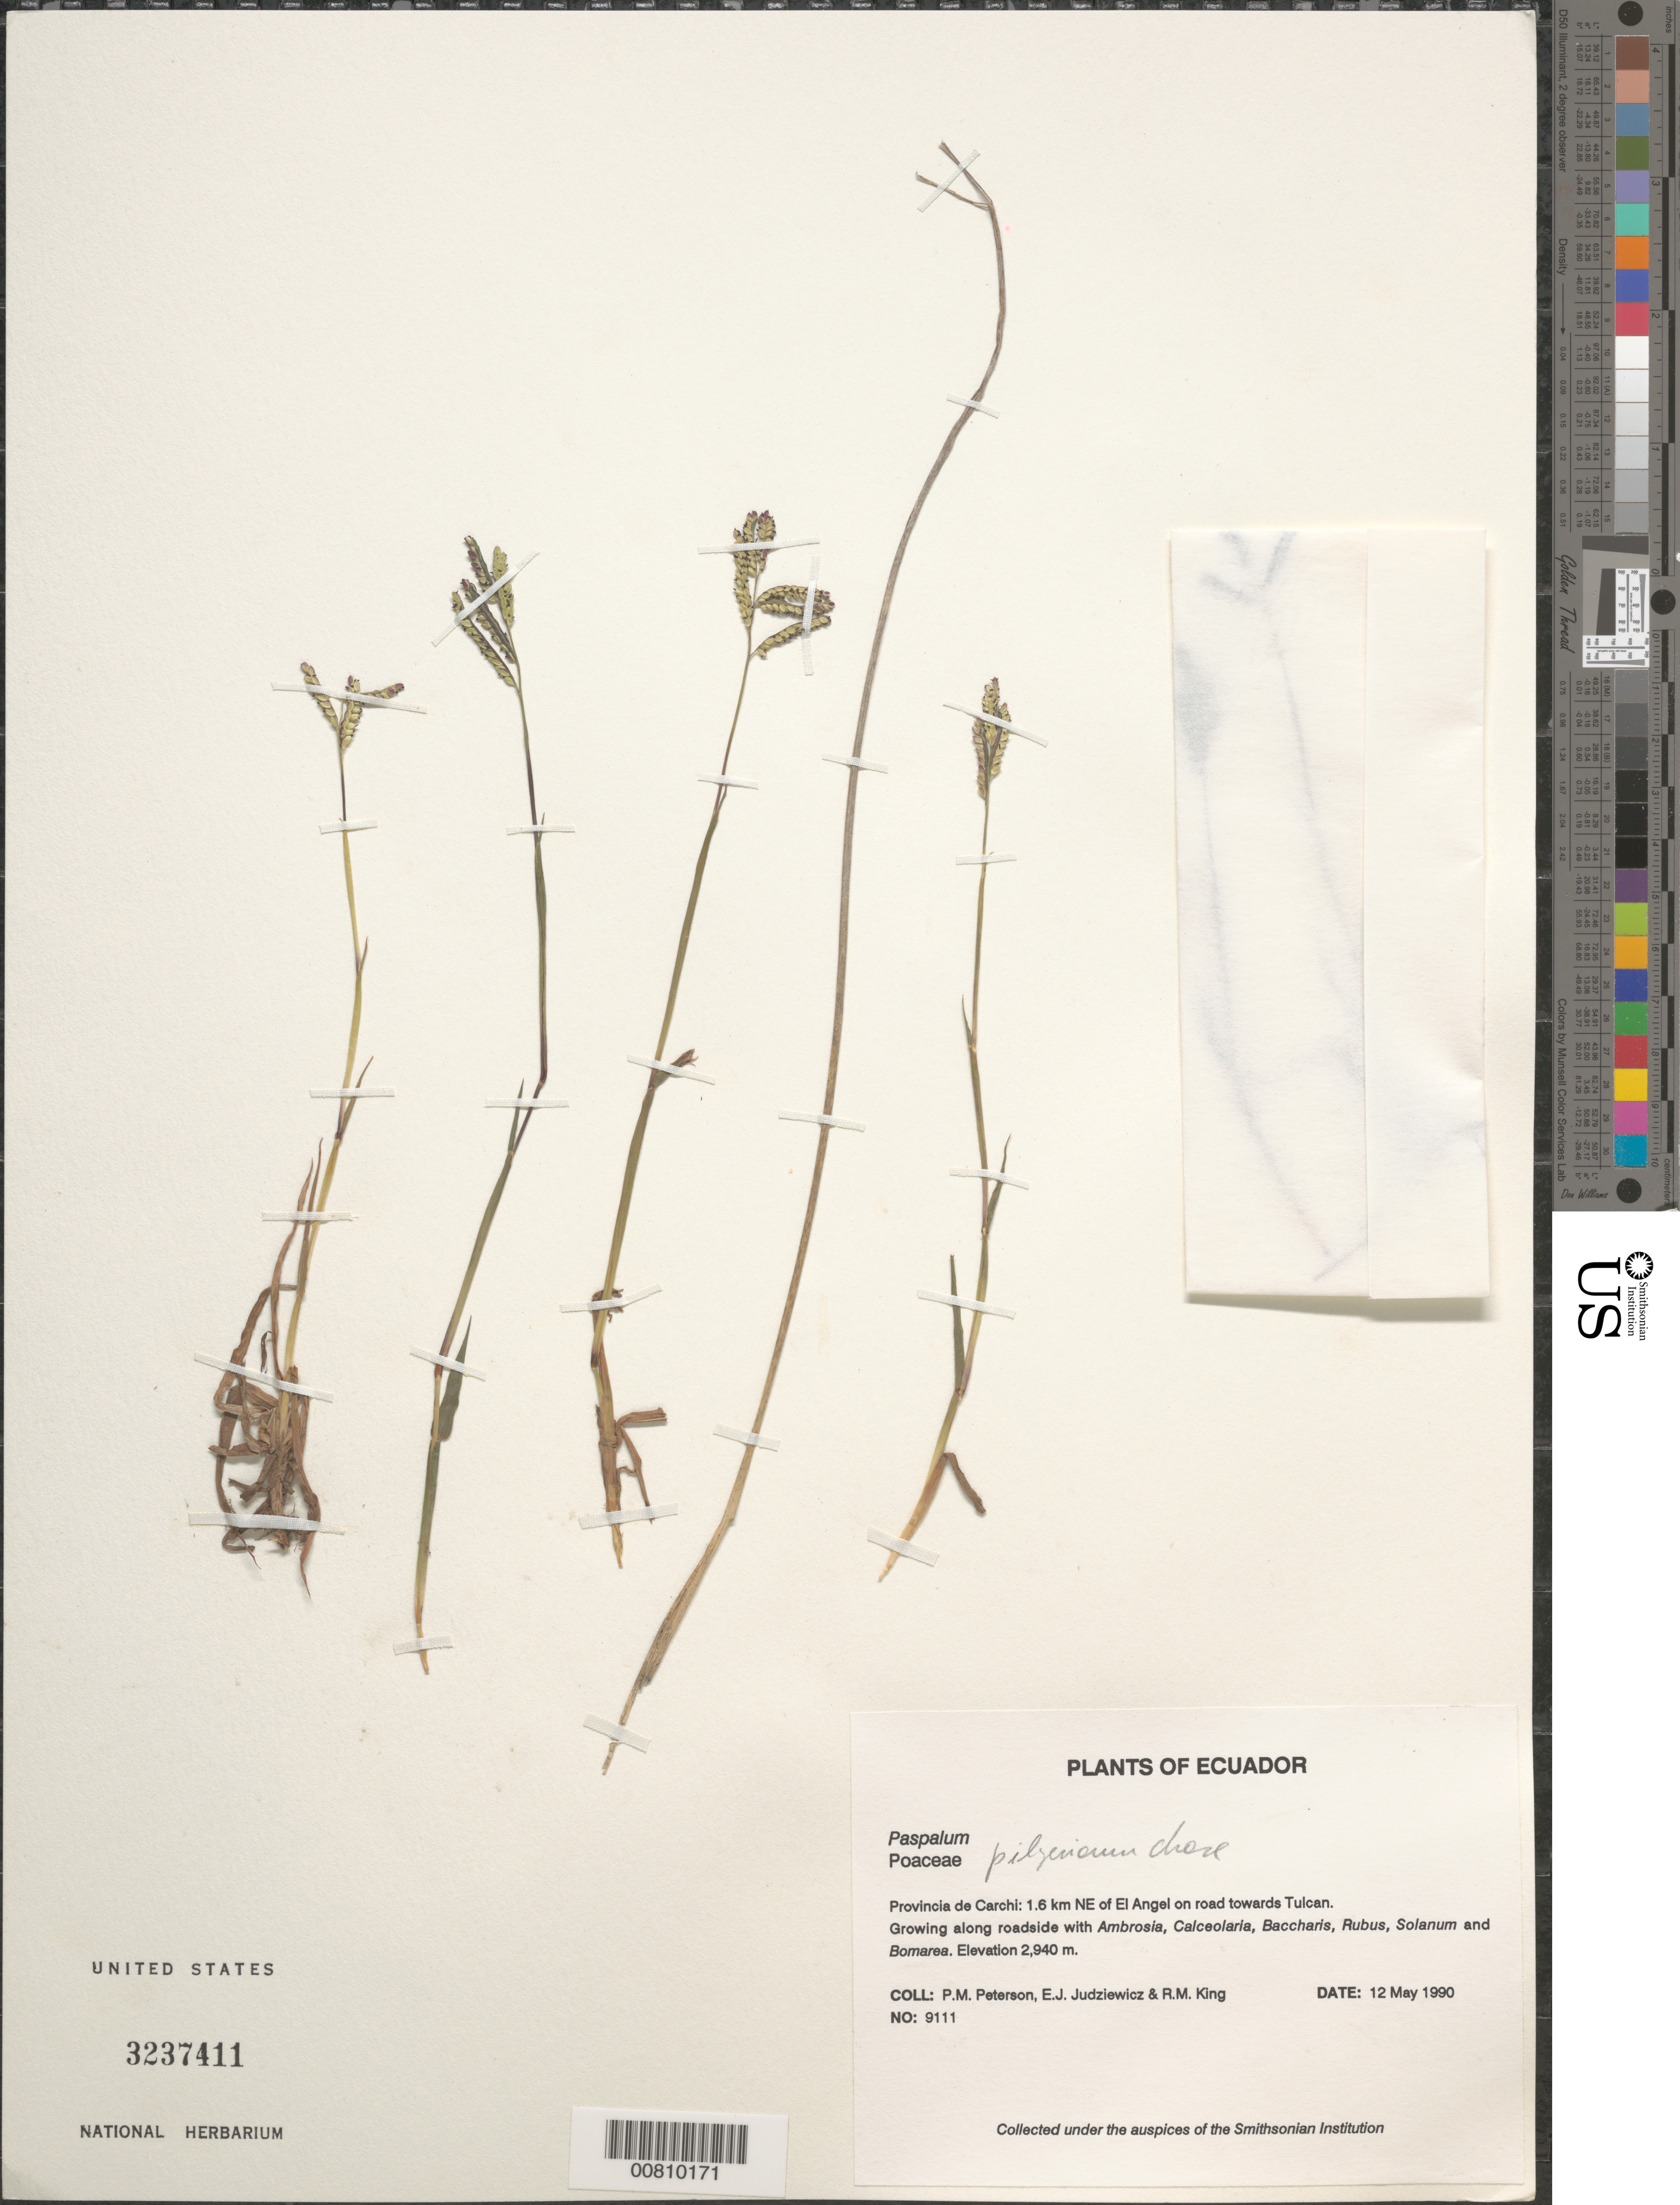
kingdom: Plantae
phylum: Tracheophyta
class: Liliopsida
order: Poales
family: Poaceae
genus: Paspalum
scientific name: Paspalum pilgerianum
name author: Chase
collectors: P. M. Peterson, E. J. Judziewicz & R. M. King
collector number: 09111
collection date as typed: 12 May 1990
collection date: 1990-05-12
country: Ecuador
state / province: Carchi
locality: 1.6 km NE of El Angel on road towards Tulcan.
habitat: Growing along roadside with Ambrosia, Calceolaria, Baccharis, Rubus, Solanum and Bomarea.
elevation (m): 2940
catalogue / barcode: US 3237411